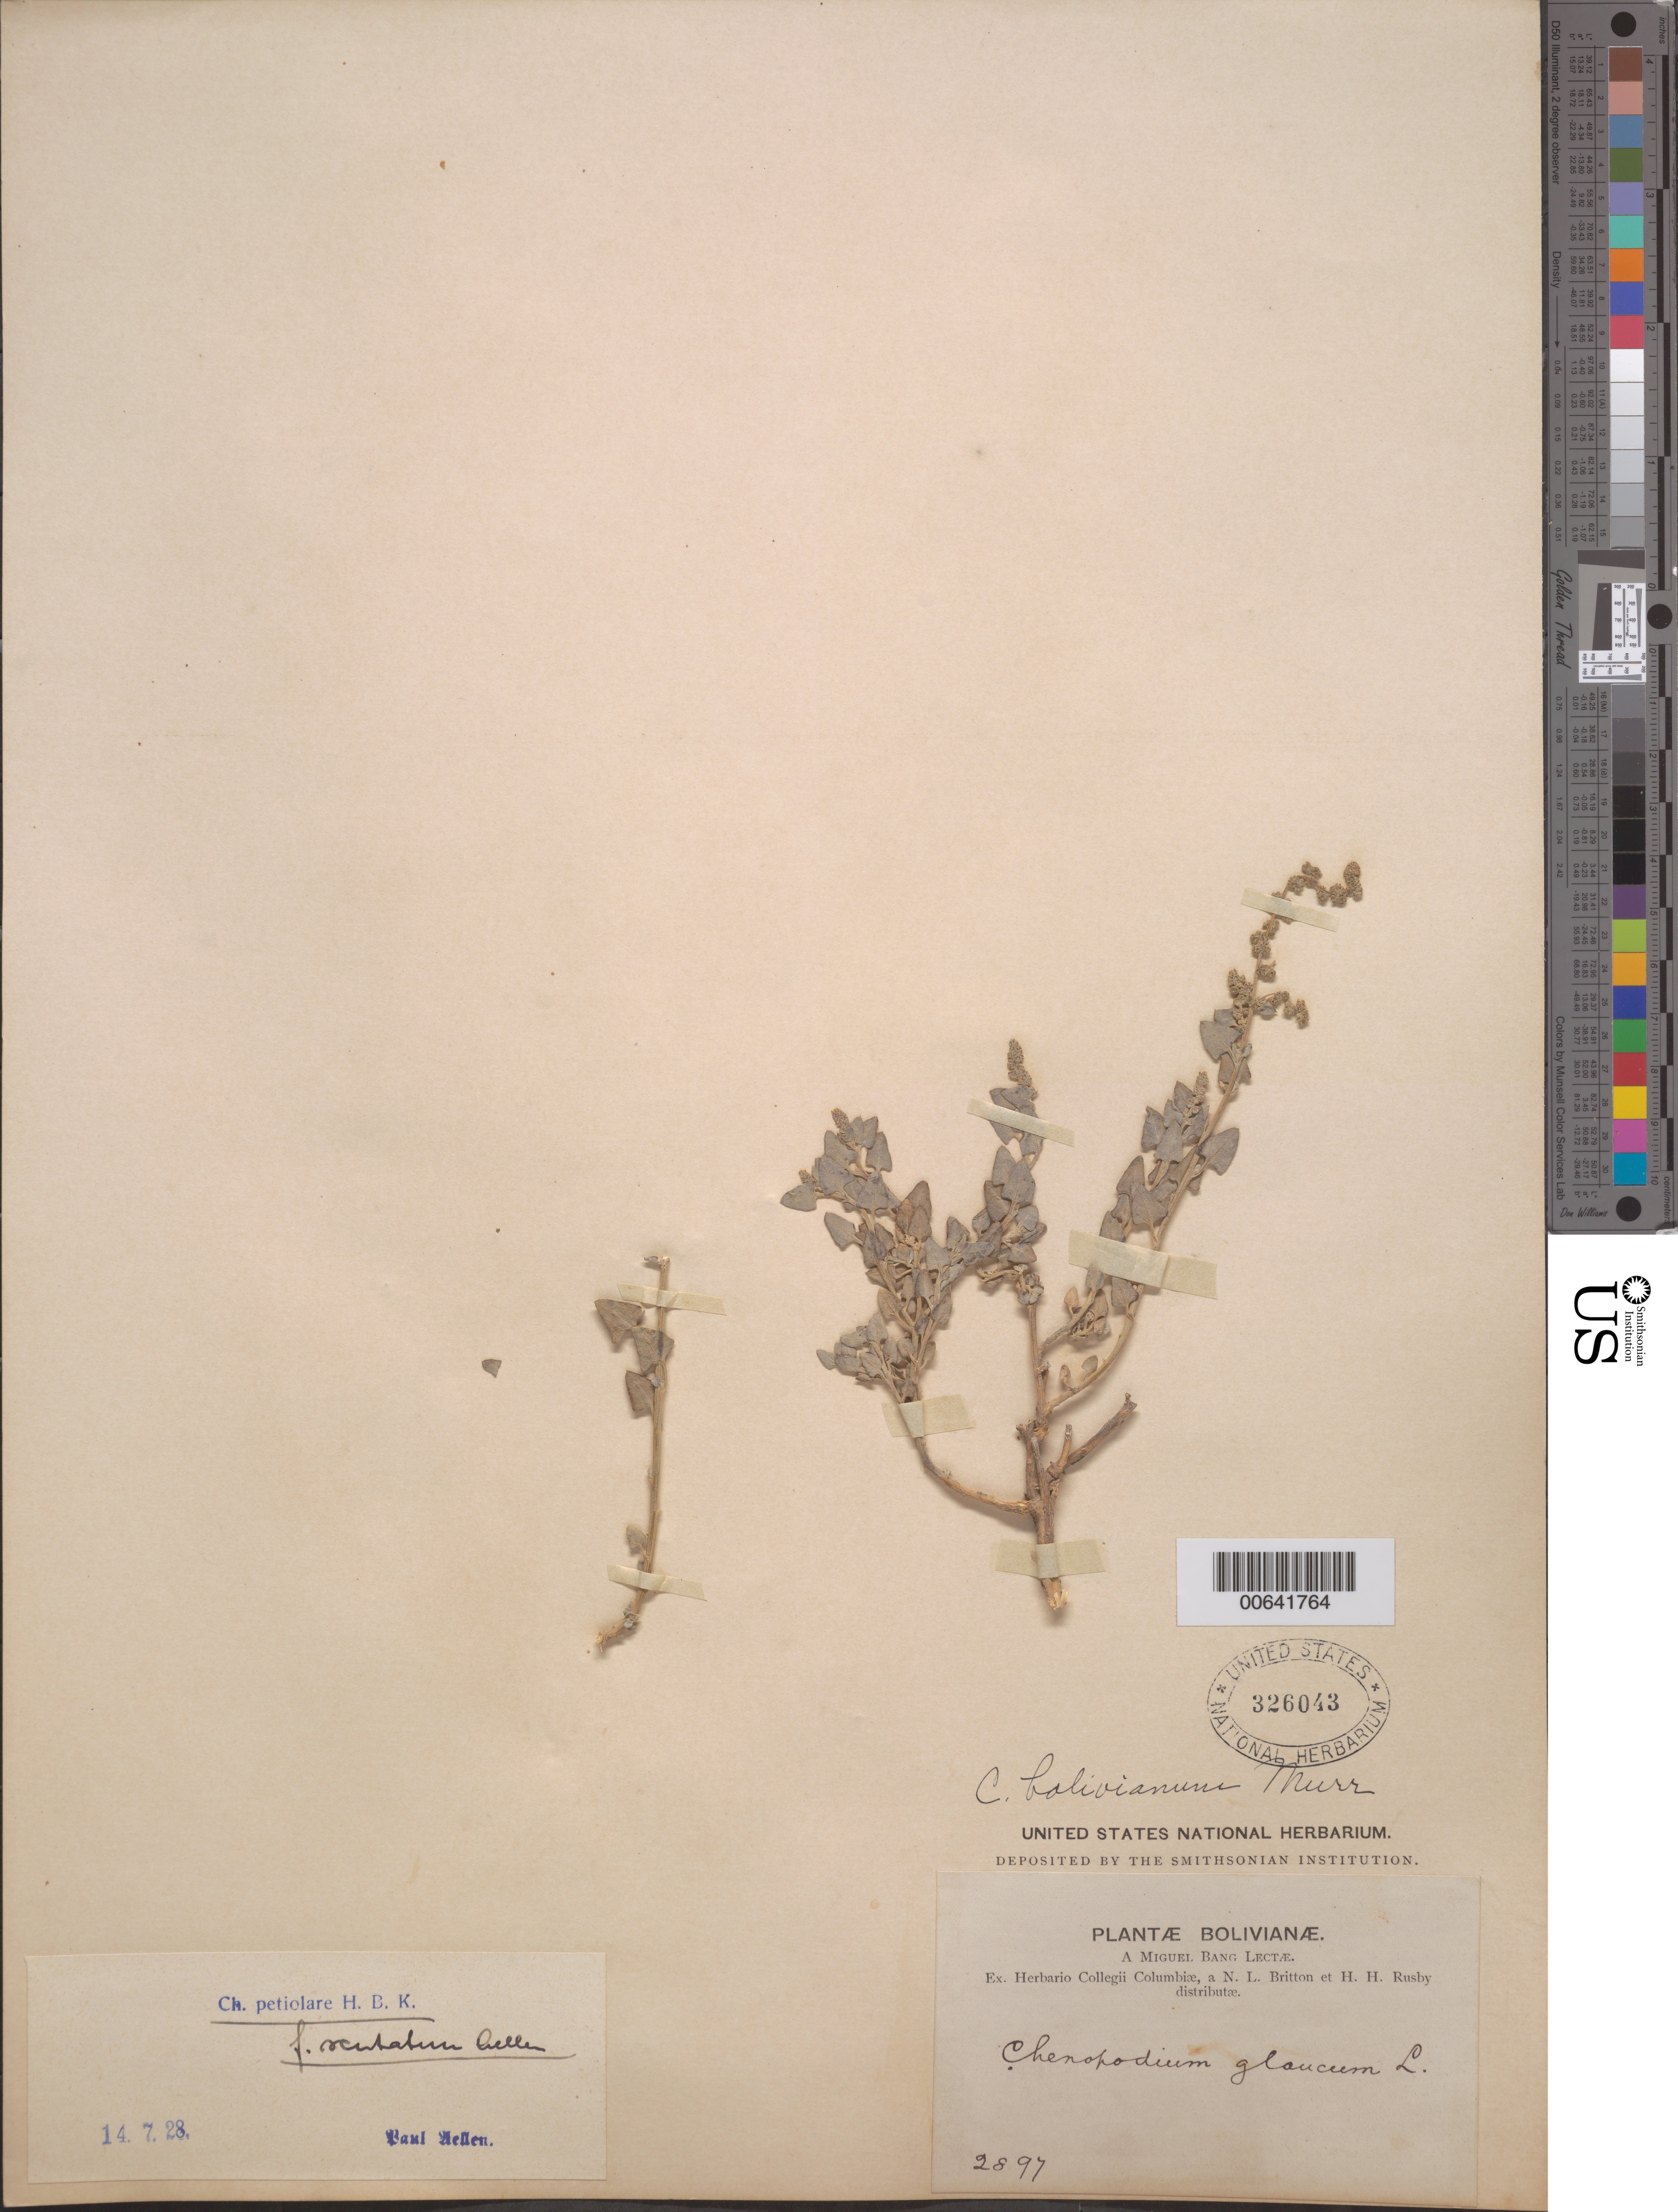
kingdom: Plantae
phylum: Tracheophyta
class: Magnoliopsida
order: Caryophyllales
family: Amaranthaceae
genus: Chenopodium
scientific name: Chenopodium petiolare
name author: Kunth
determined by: Aellen, P.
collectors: M. Bang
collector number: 2897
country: Bolivia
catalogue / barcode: US 326043